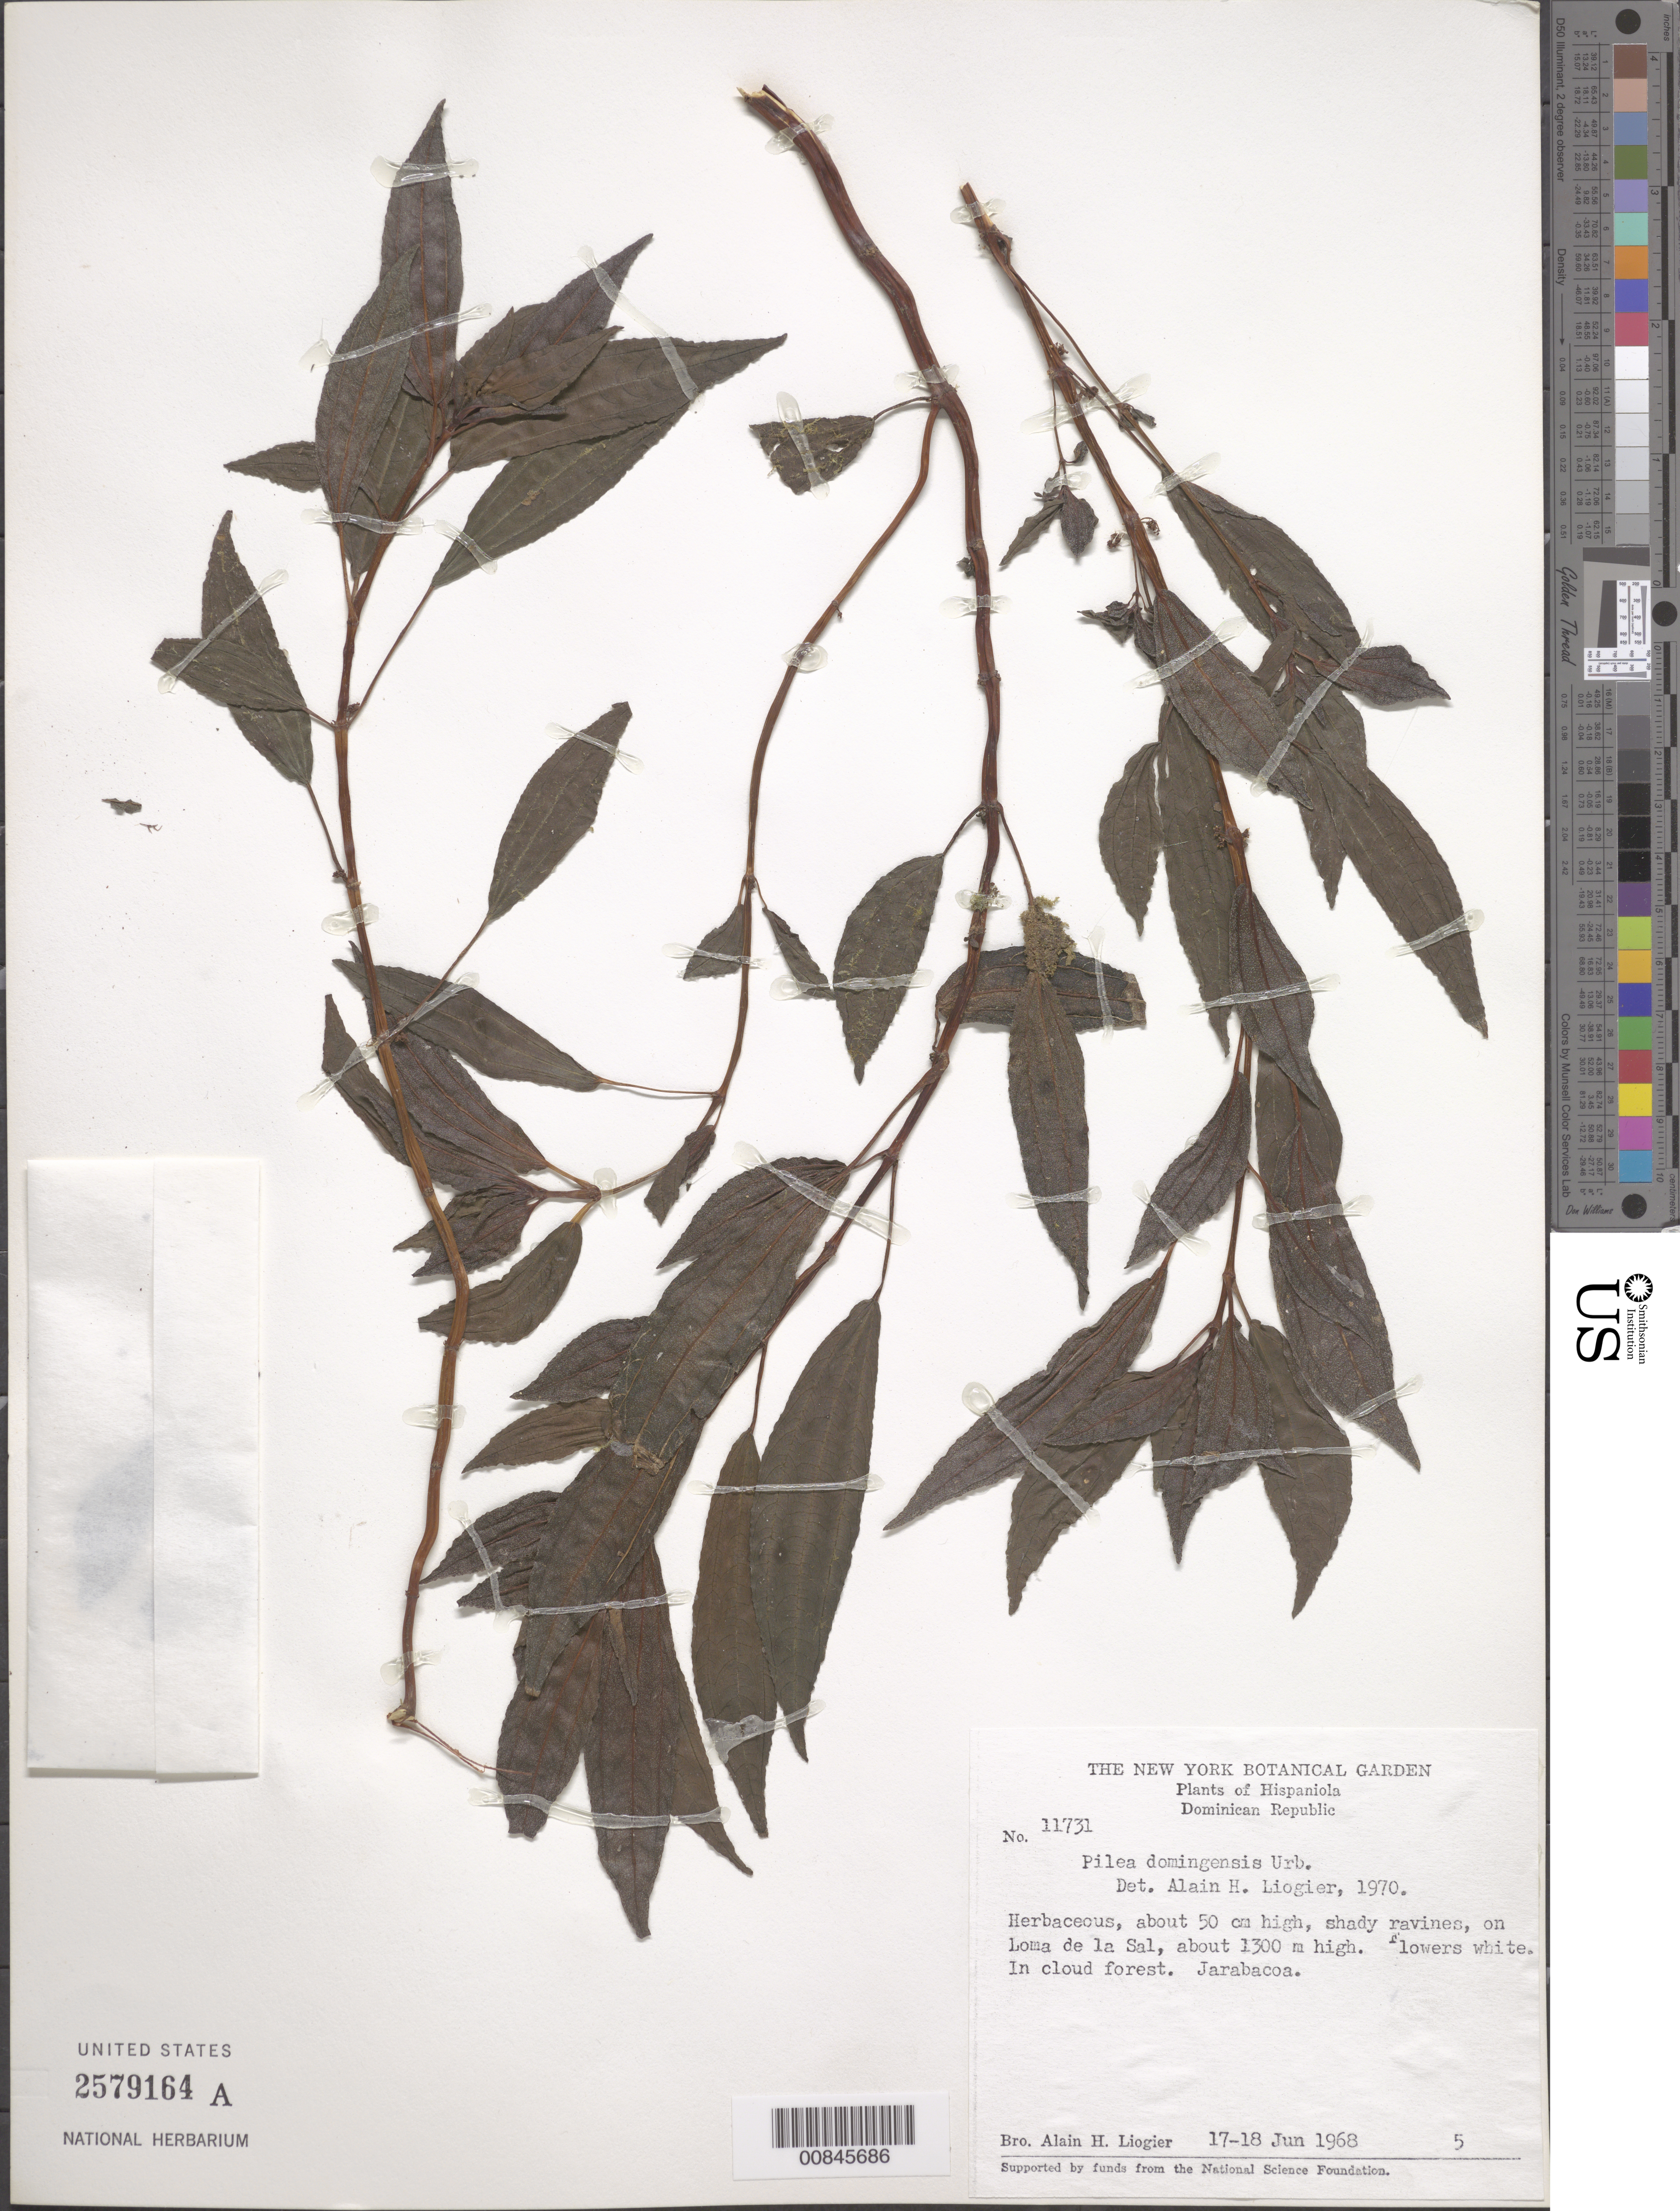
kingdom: Plantae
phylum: Tracheophyta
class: Magnoliopsida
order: Rosales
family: Urticaceae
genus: Pilea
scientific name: Pilea domingensis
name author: Urb.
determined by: Liogier, Alain H.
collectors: A. H. Liogier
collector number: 11731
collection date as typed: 17 Jun 1968 to 18 Jun 1968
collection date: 1968-06-17/1968-06-18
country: Dominican Republic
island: Hispaniola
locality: On Loma de la Sal. Jarabacoa.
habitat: Shady ravines. In cloud forest.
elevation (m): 1300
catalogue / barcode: US 2579164A